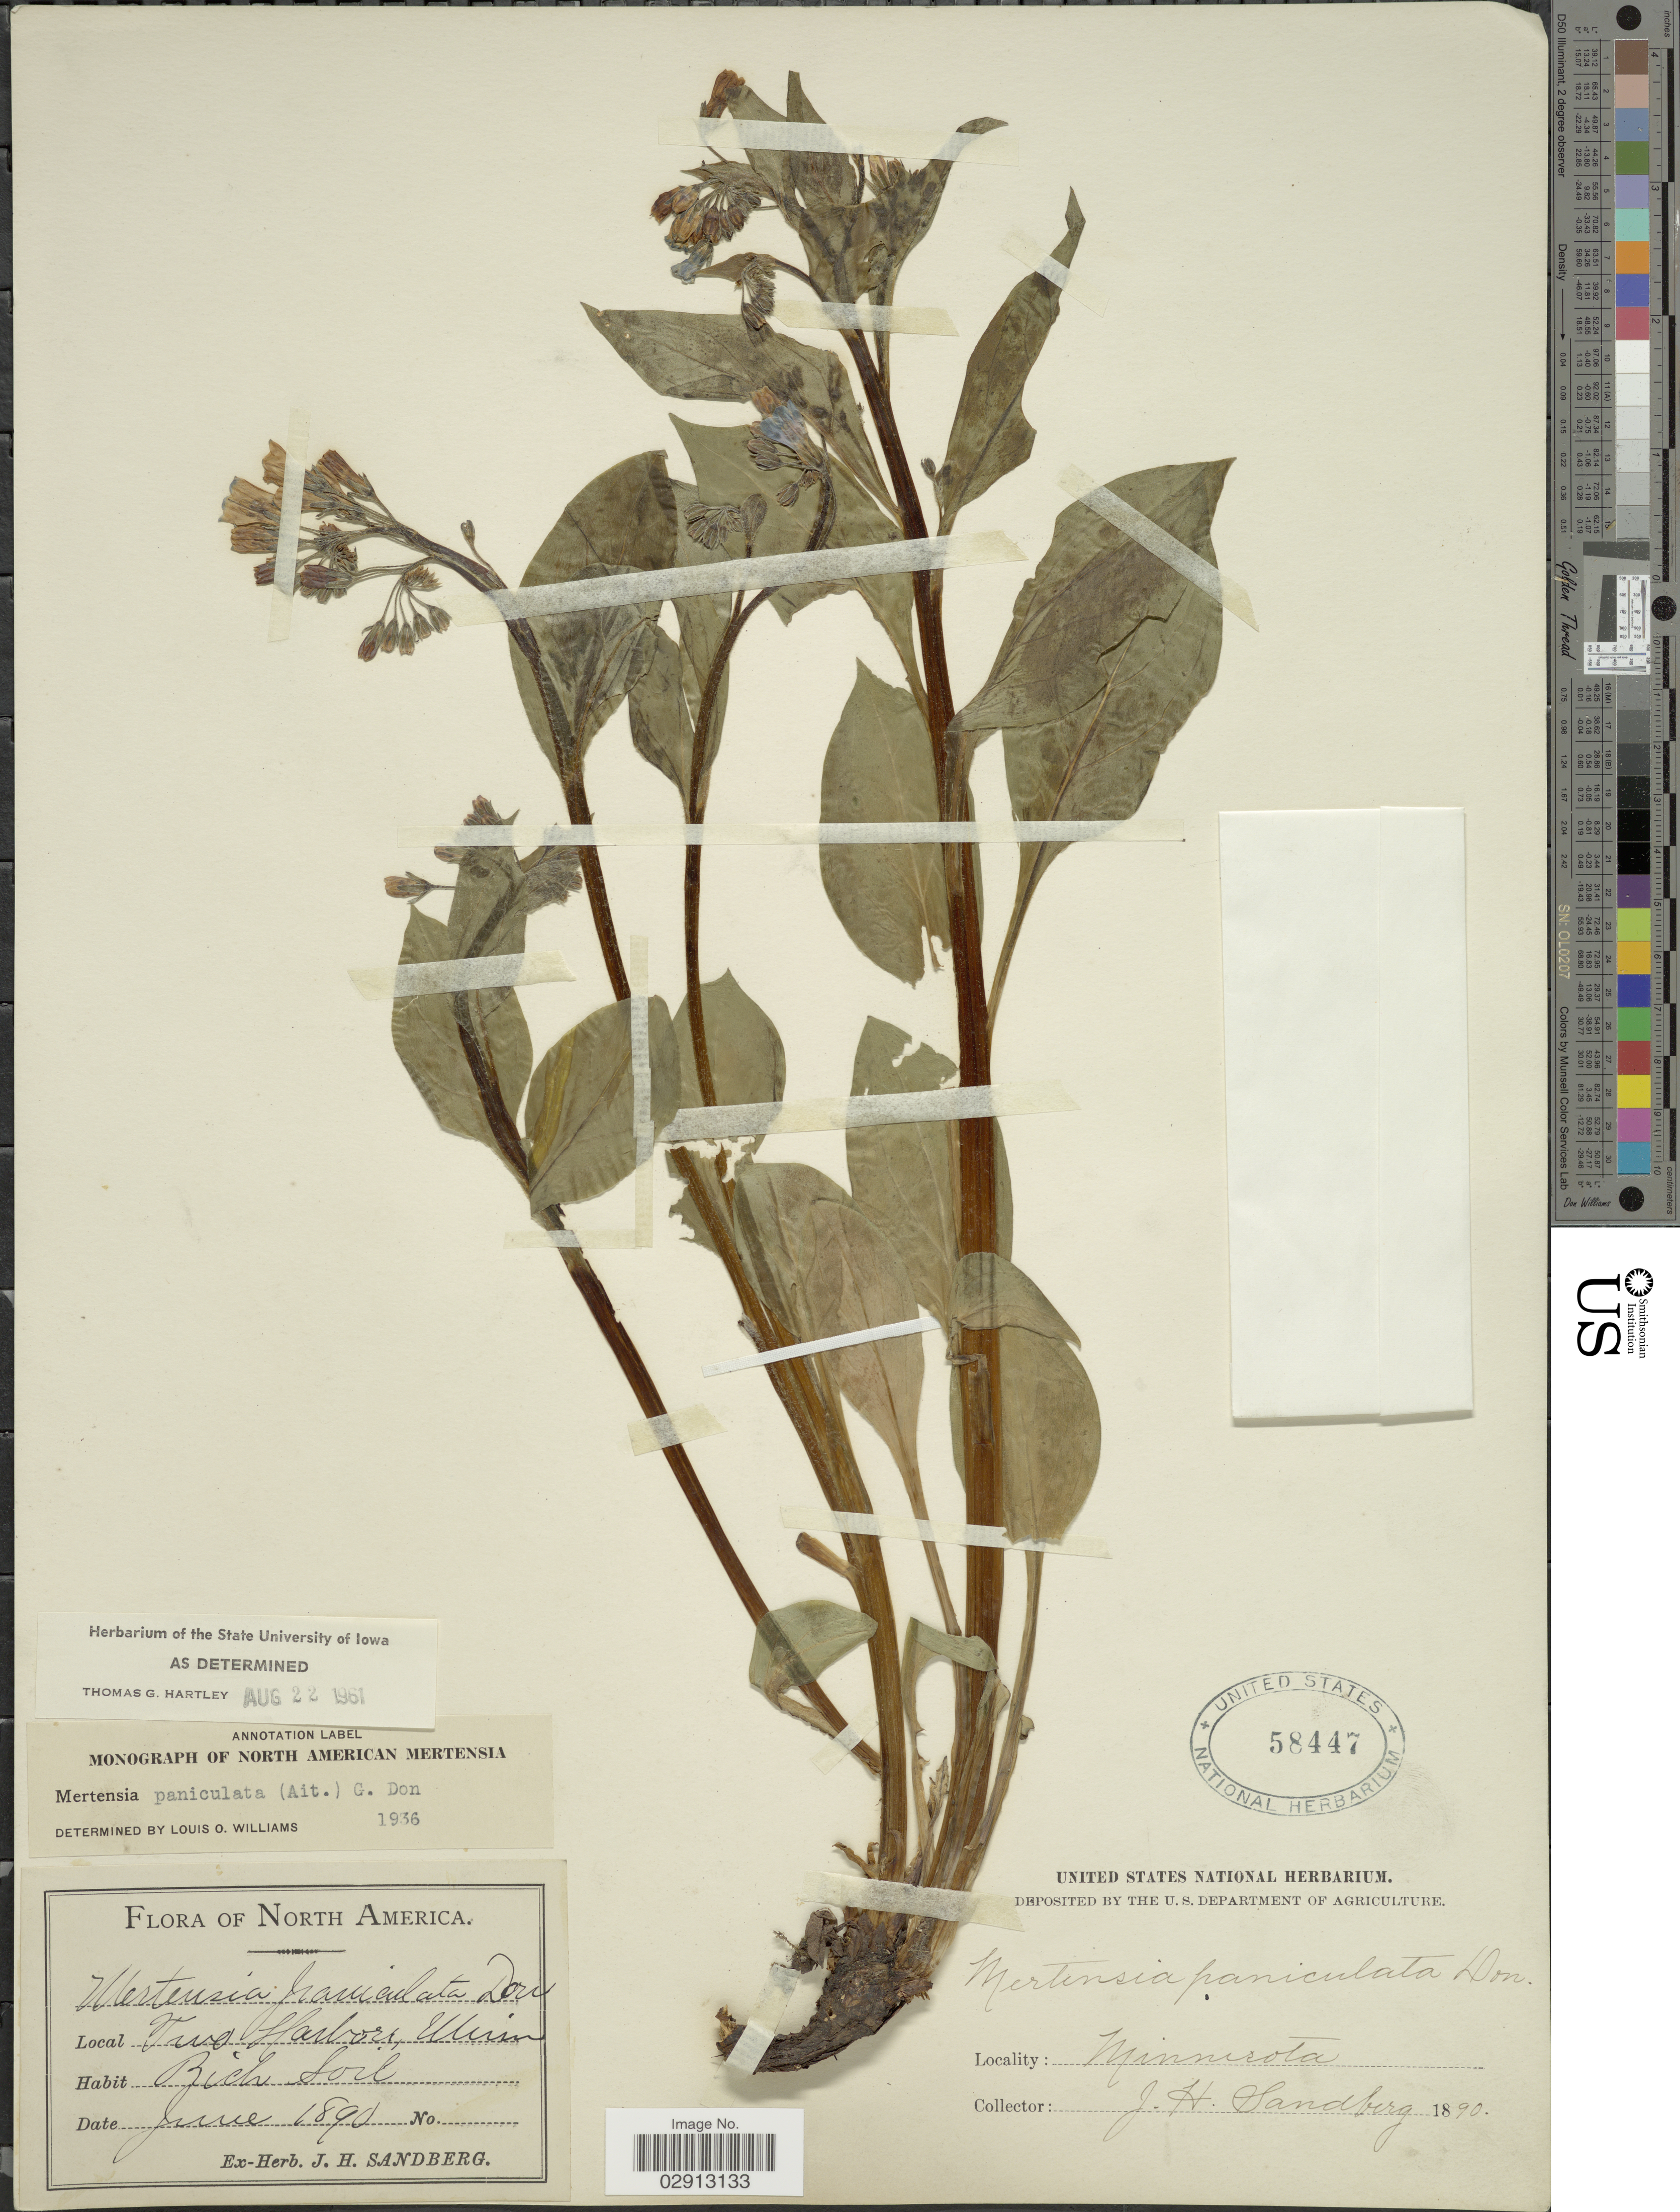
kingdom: Plantae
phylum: Tracheophyta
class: Magnoliopsida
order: Boraginales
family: Boraginaceae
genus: Mertensia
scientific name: Mertensia paniculata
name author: (Aiton) G. Don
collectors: J. H. Sandberg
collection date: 1890-06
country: United States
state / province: Minnesota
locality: North America. Two Harbors.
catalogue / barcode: US 58447